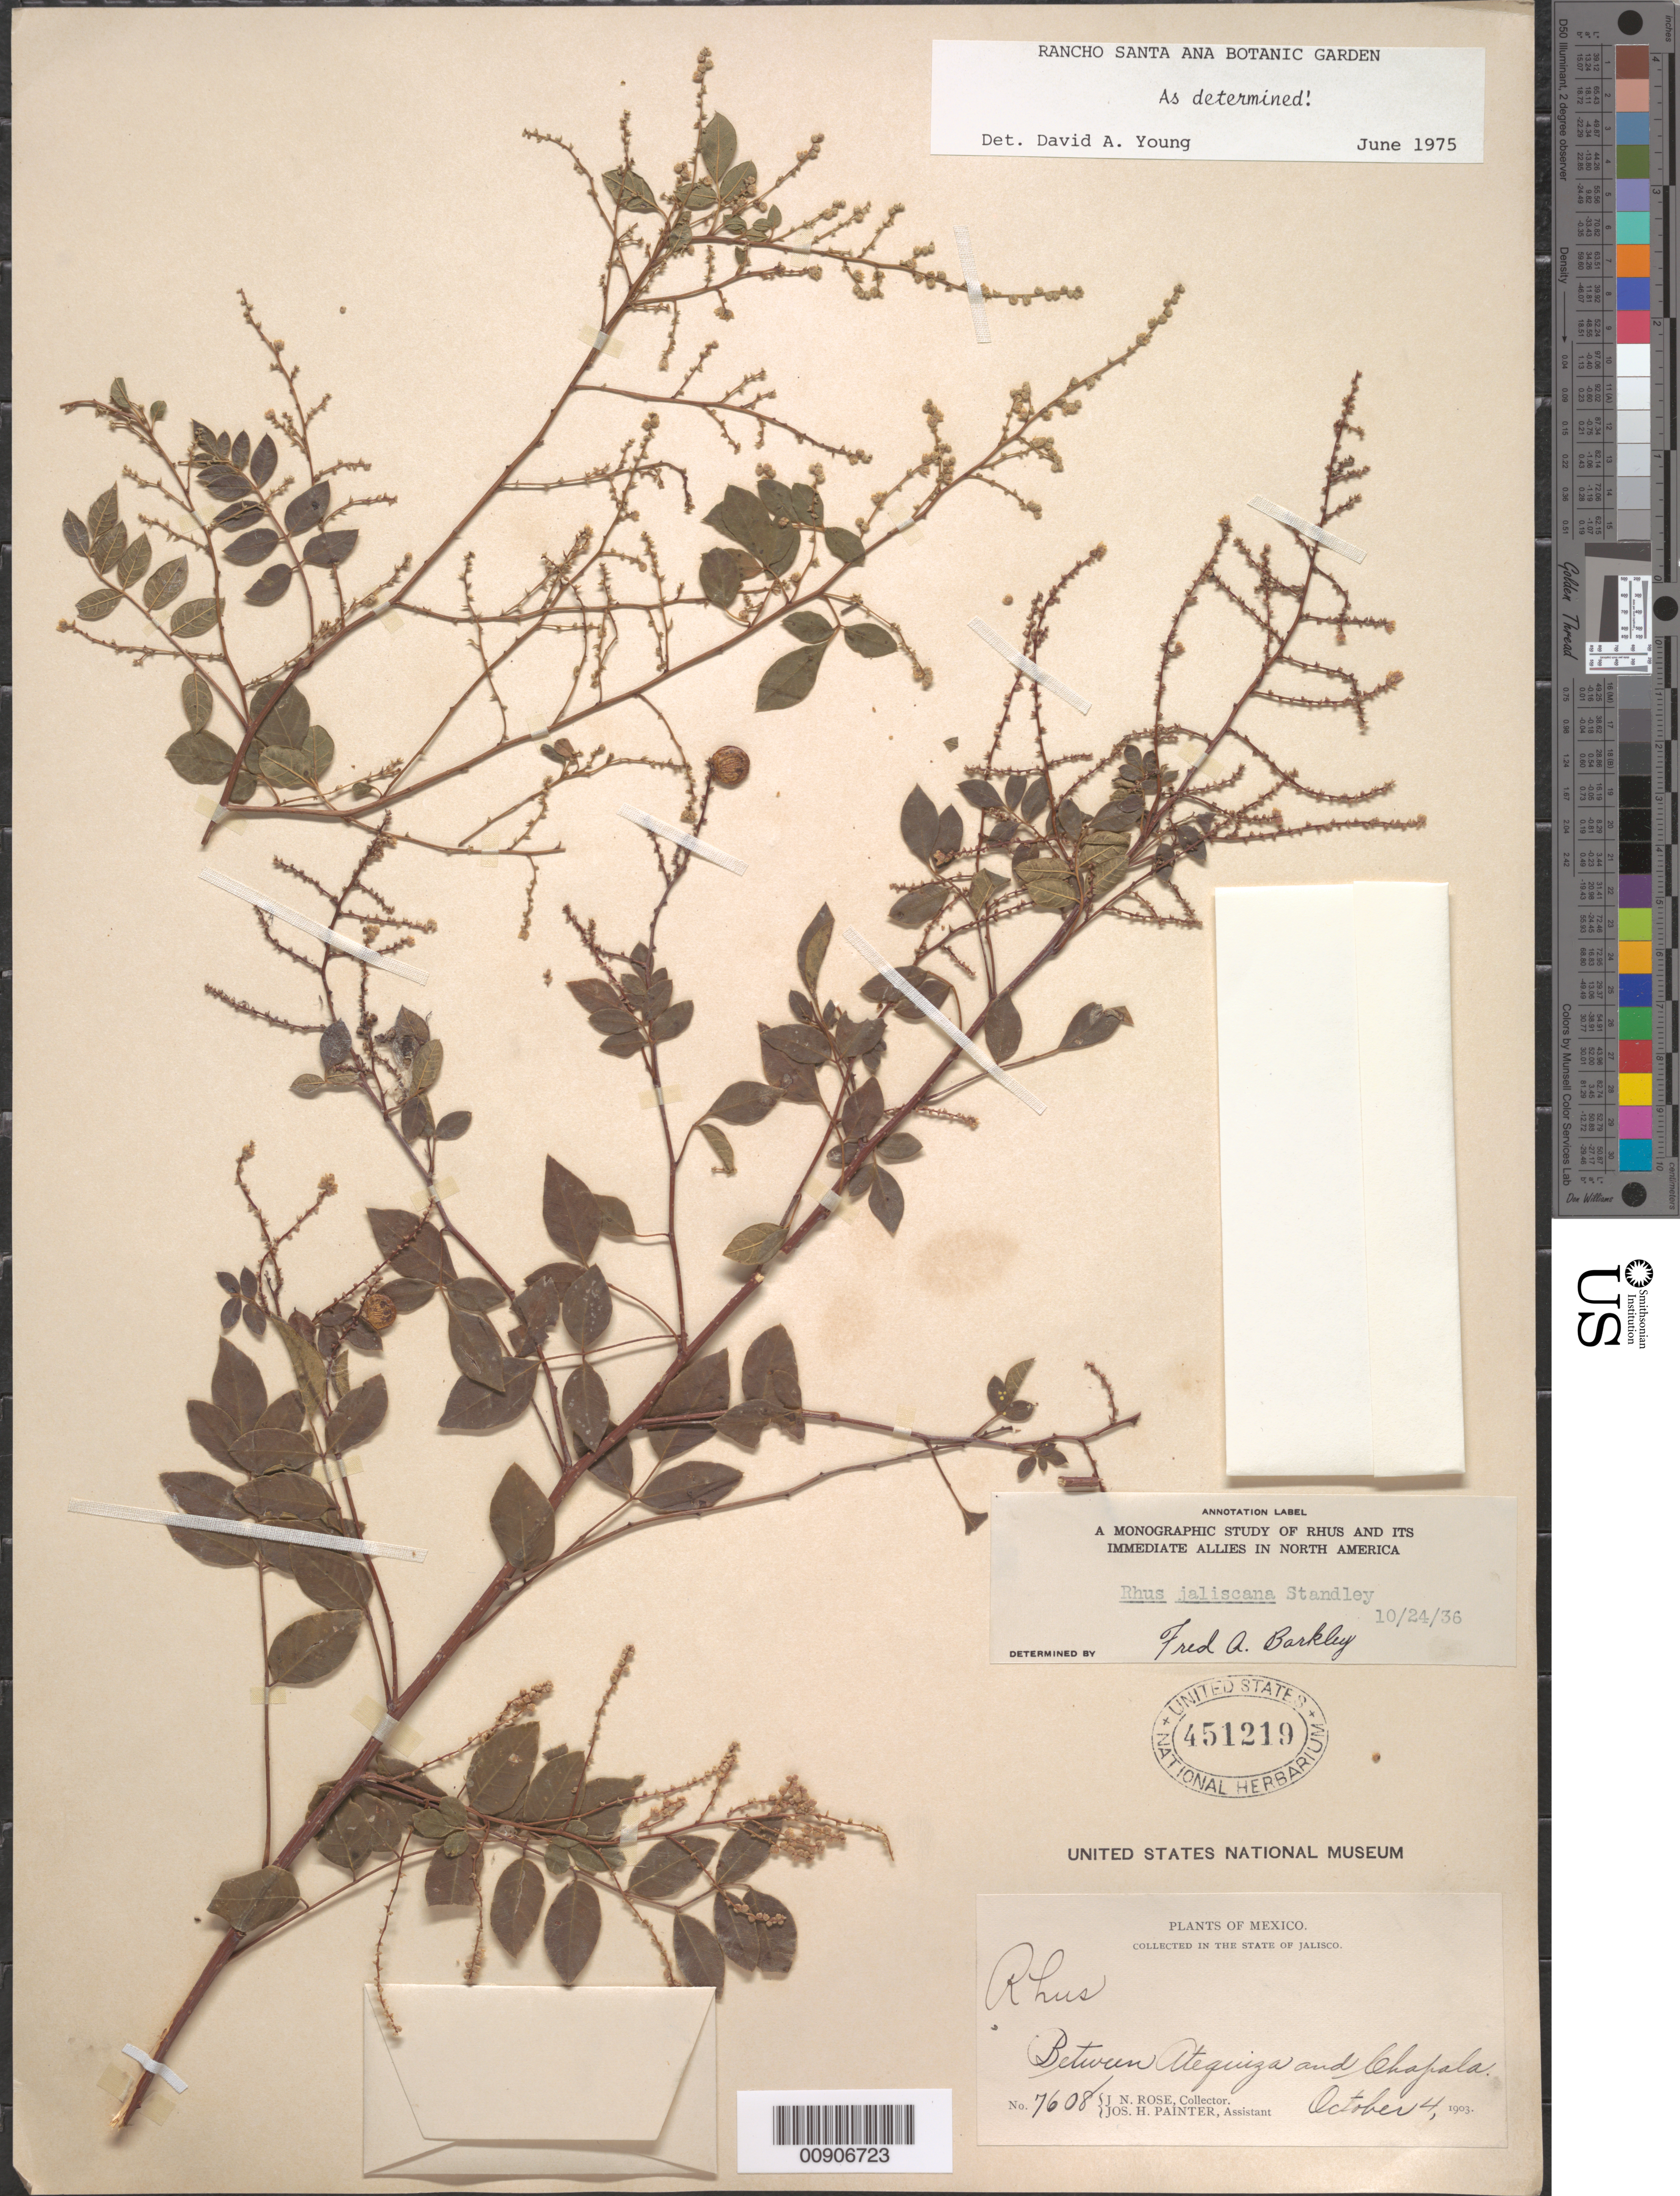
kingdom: Plantae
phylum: Tracheophyta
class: Magnoliopsida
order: Sapindales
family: Anacardiaceae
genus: Rhus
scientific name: Rhus jaliscana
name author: Standl.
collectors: J. N. Rose & J. H. Painter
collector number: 7608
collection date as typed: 04 Oct 1903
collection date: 1903-10-04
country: Mexico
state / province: Jalisco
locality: Between Atequiza and Chapala, State of Jalisco.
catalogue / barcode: US 451219